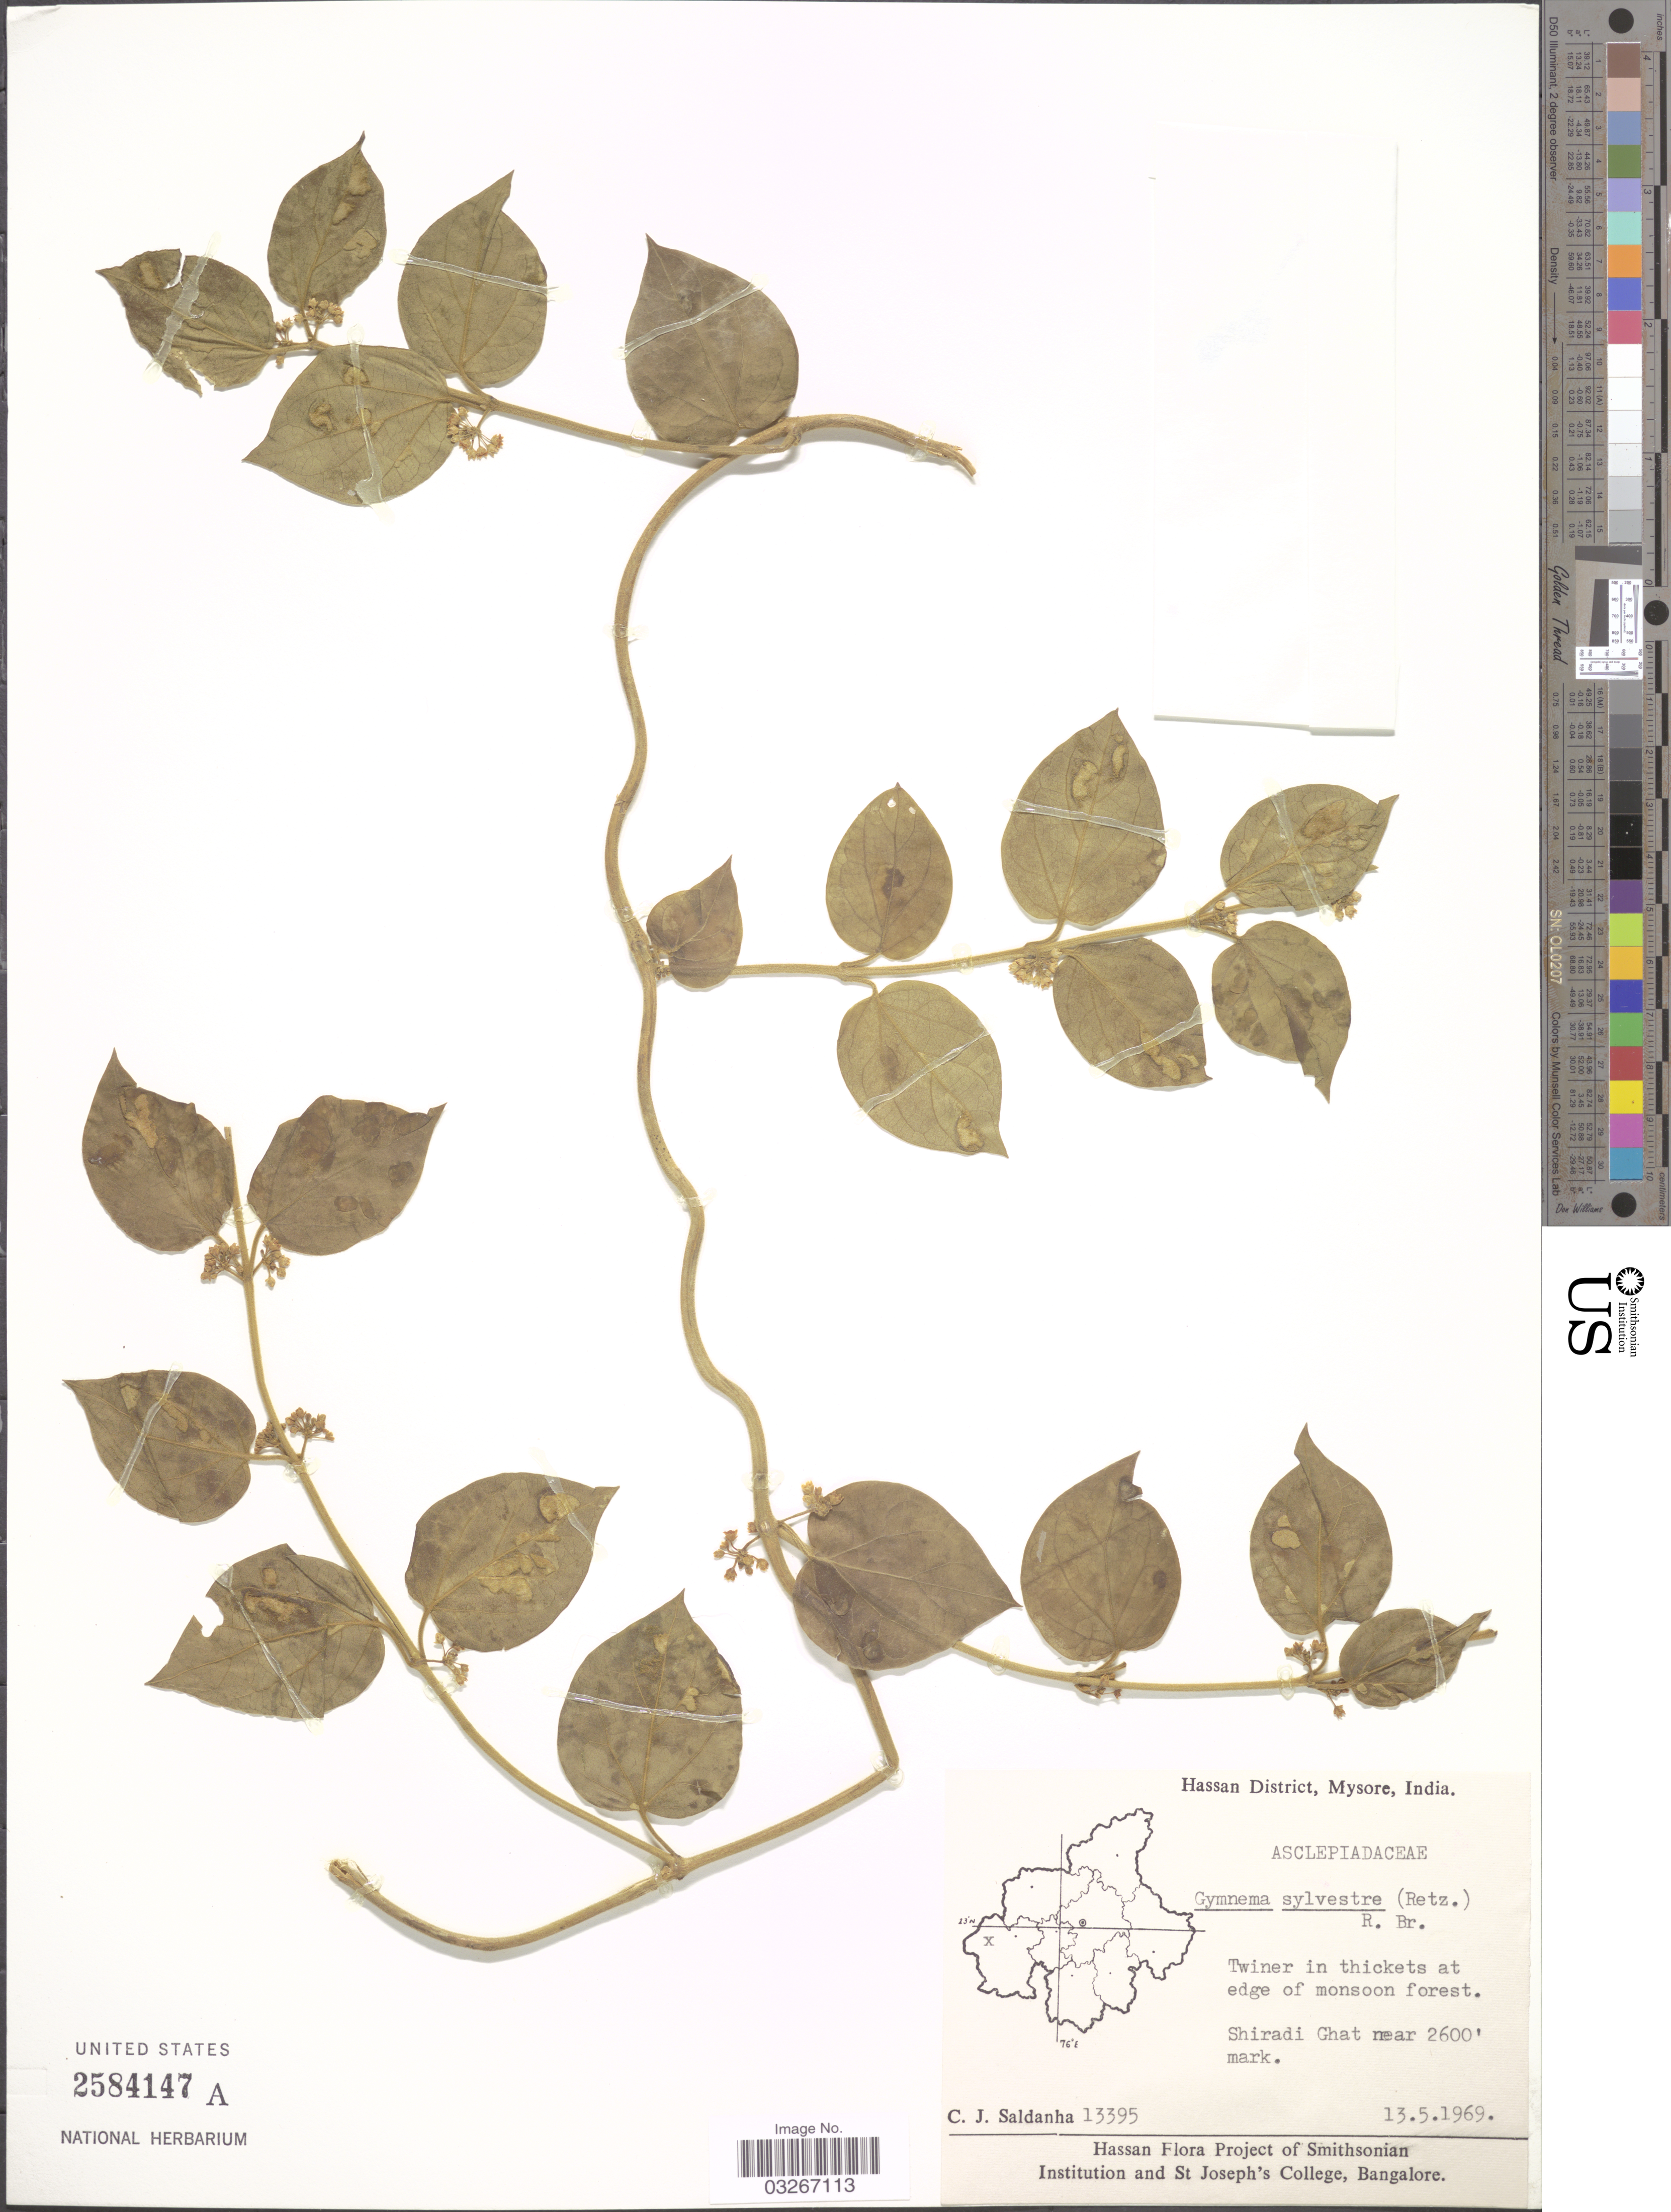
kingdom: Plantae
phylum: Tracheophyta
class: Magnoliopsida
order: Gentianales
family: Apocynaceae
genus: Gymnema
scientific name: Gymnema sylvestre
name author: (Retz.) R. Br. ex Schult. in Roem. & Schult.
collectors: C. J. Saldanha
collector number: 13395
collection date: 1969-05-13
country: India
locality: Hassan District, Mysore. Shiradi Ghat.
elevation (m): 792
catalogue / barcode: US 2584147A